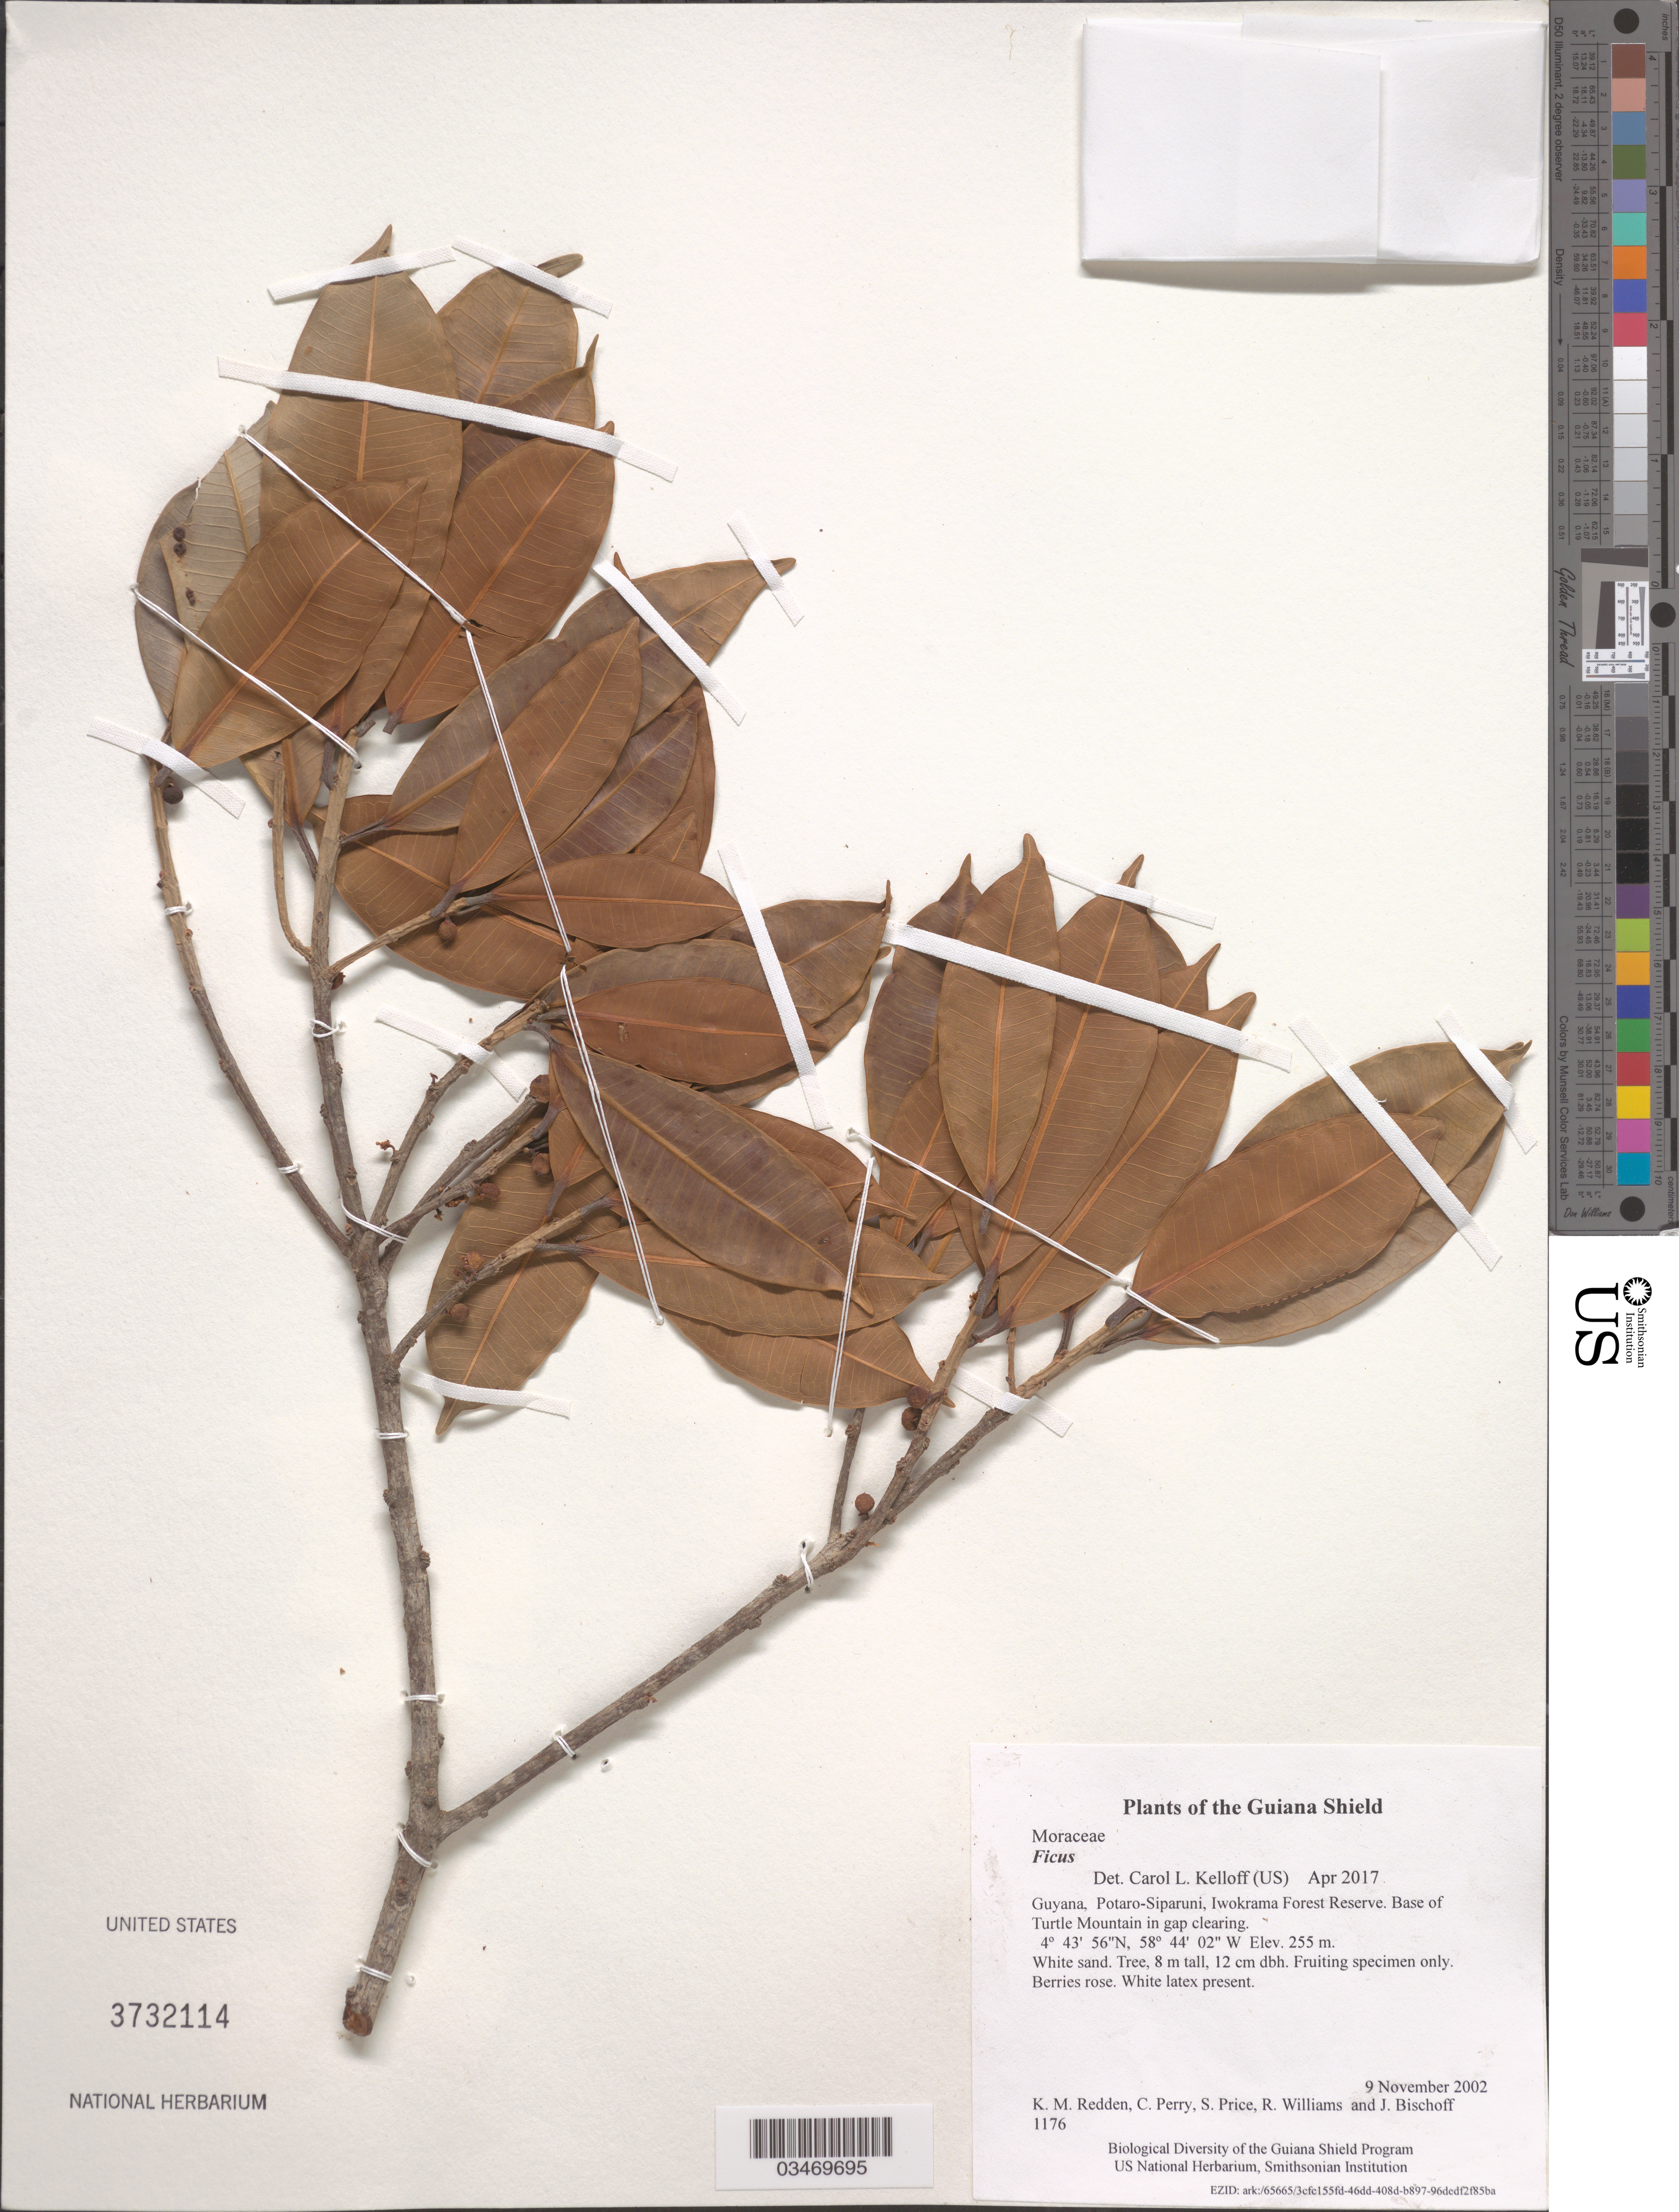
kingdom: Plantae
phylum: Tracheophyta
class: Magnoliopsida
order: Rosales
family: Moraceae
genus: Ficus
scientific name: Ficus mathewsii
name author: (Miq.) Miq.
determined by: Mitidieri, Nicole, (WIS), University of Wisconsin - Madison (UNITED STATES)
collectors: K. M. Redden, C. Perry, S. Price, R. Williams & J. Bischoff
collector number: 1176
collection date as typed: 9 November 2002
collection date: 2002-11-09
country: Guyana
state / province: Potaro-Siparuni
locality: Iwokrama Forest Reserve. Base of Turtle Mountain in gap clearing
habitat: White sand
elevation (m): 255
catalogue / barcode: US 3732114